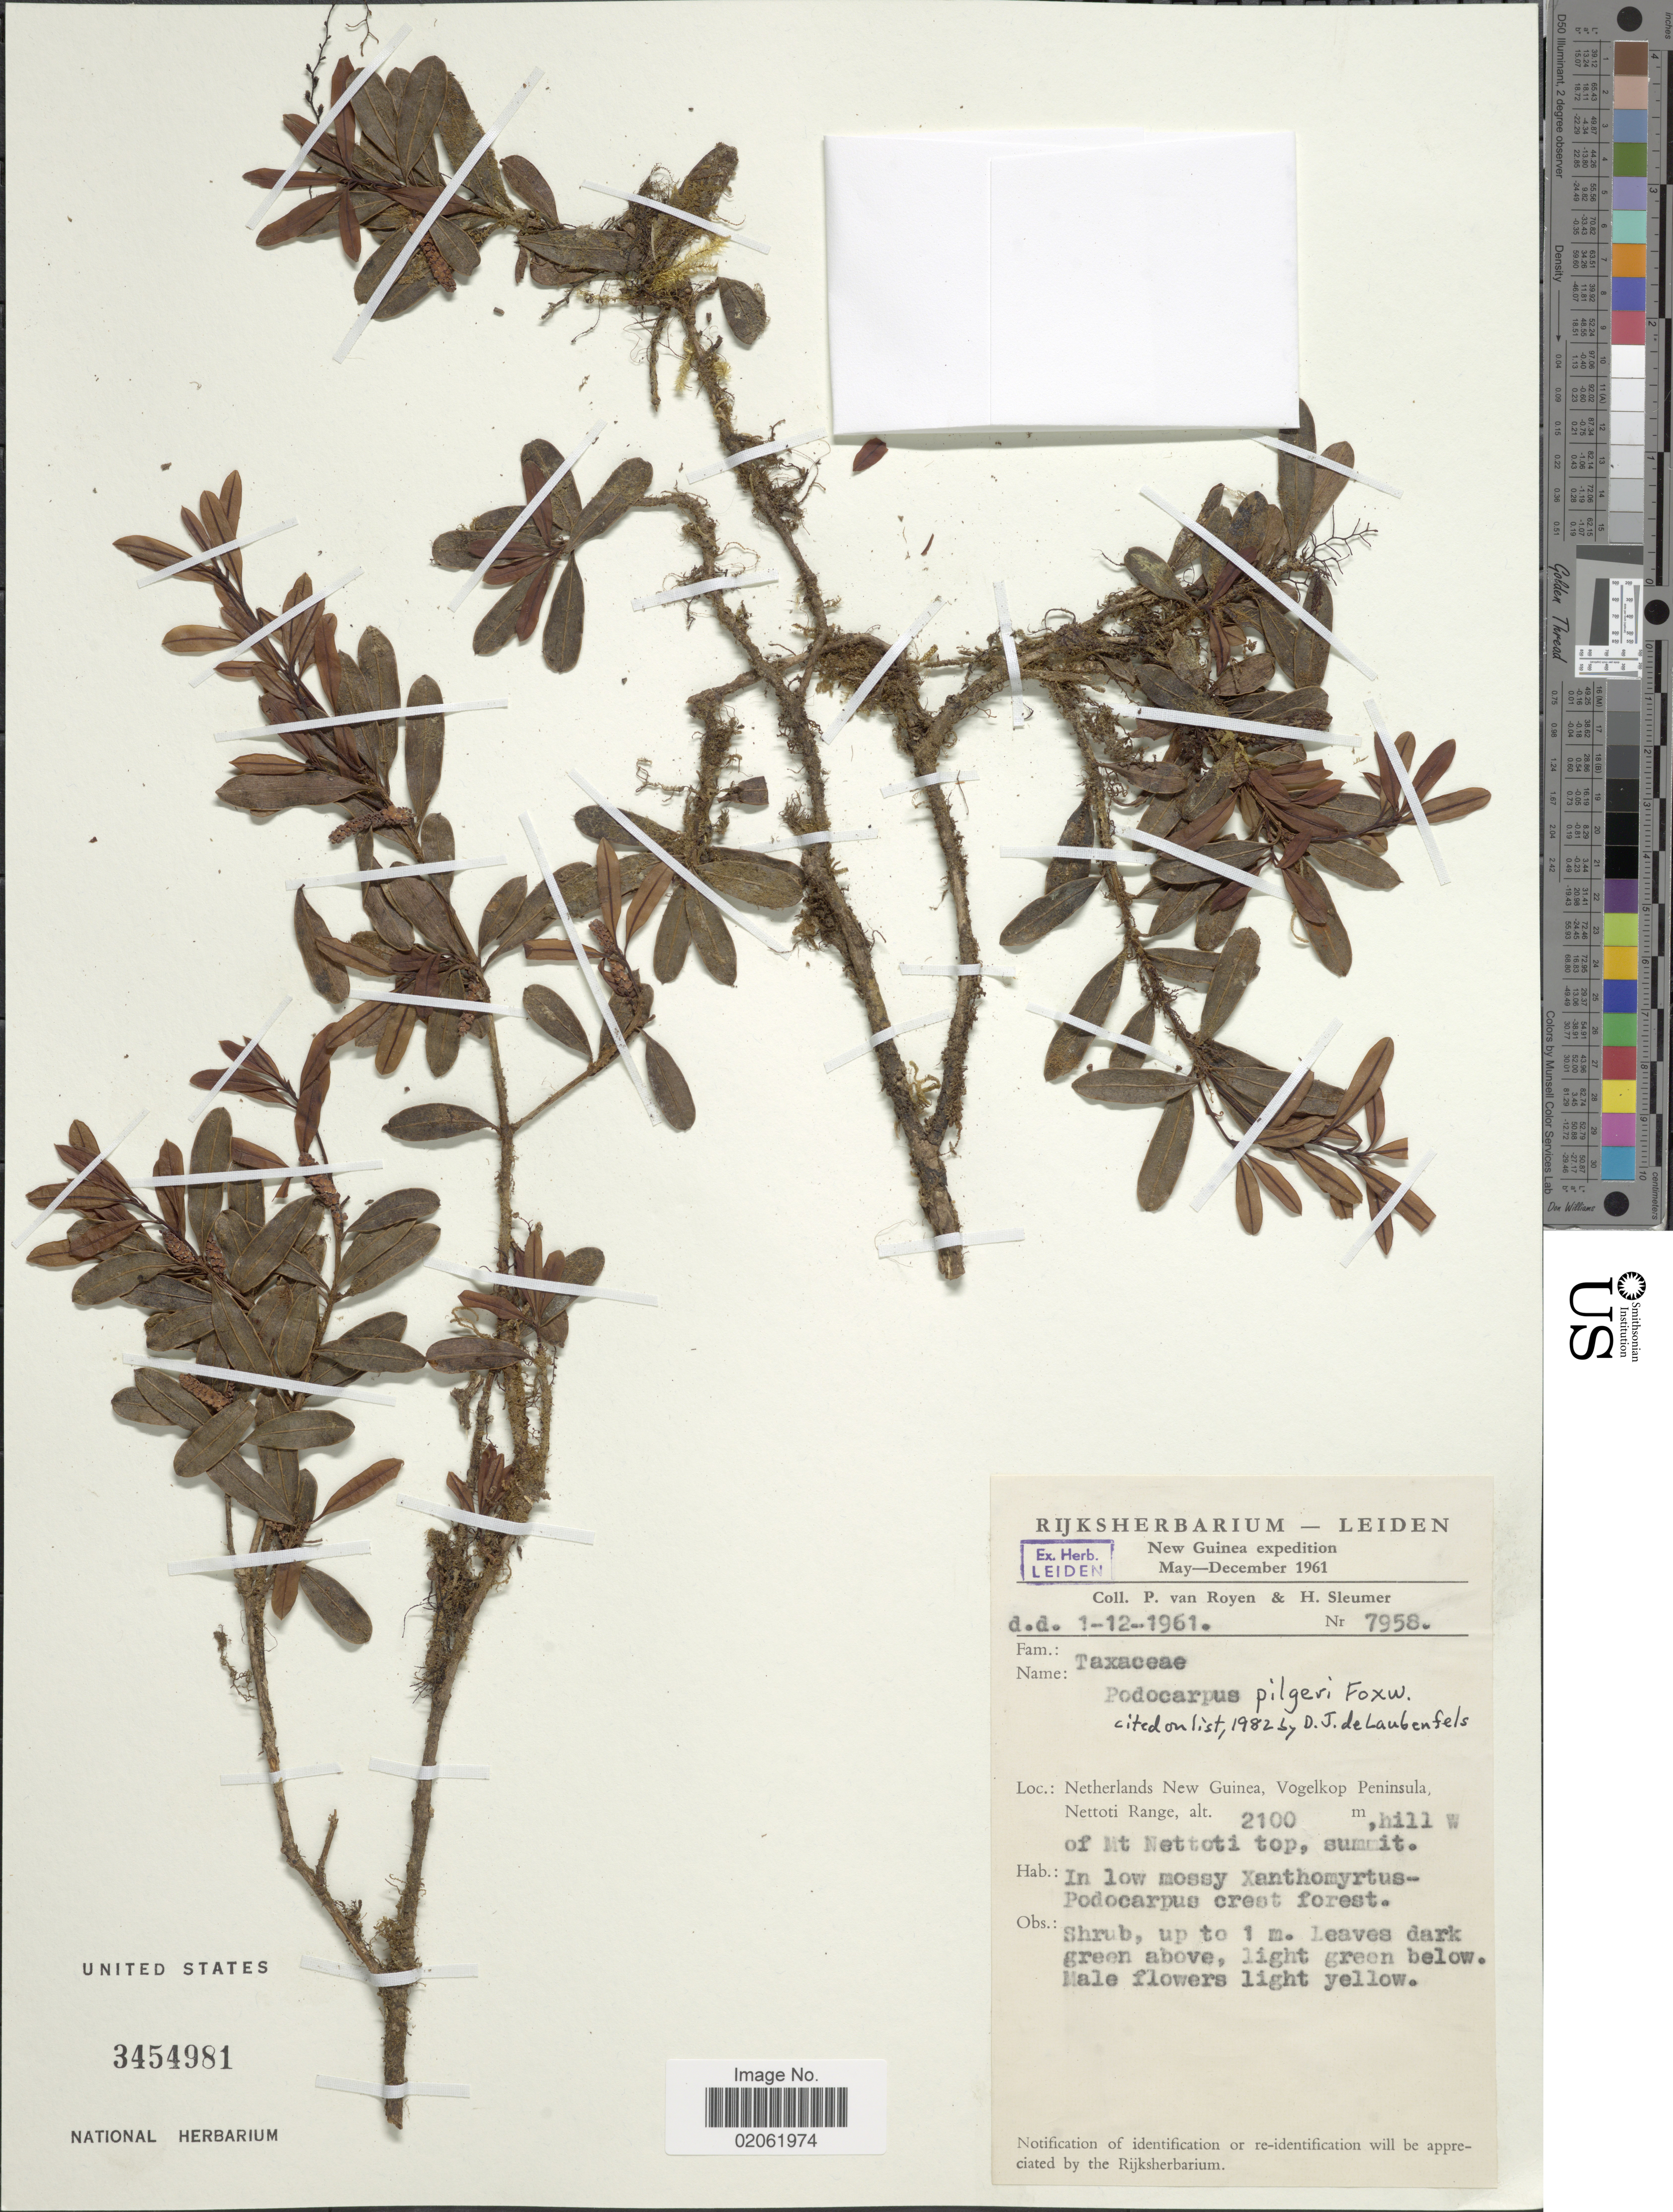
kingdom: Plantae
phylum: Tracheophyta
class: Pinopsida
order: Pinales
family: Podocarpaceae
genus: Podocarpus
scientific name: Podocarpus pilgeri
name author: Foxw.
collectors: P. van Royen & H. O. Sleumer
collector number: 7958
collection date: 1961-12-01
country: Indonesia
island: New Guinea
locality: Netherlands New Guinea, Vogelkop, Peninsula, Nettoti Range.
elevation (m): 2100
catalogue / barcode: US 3454981